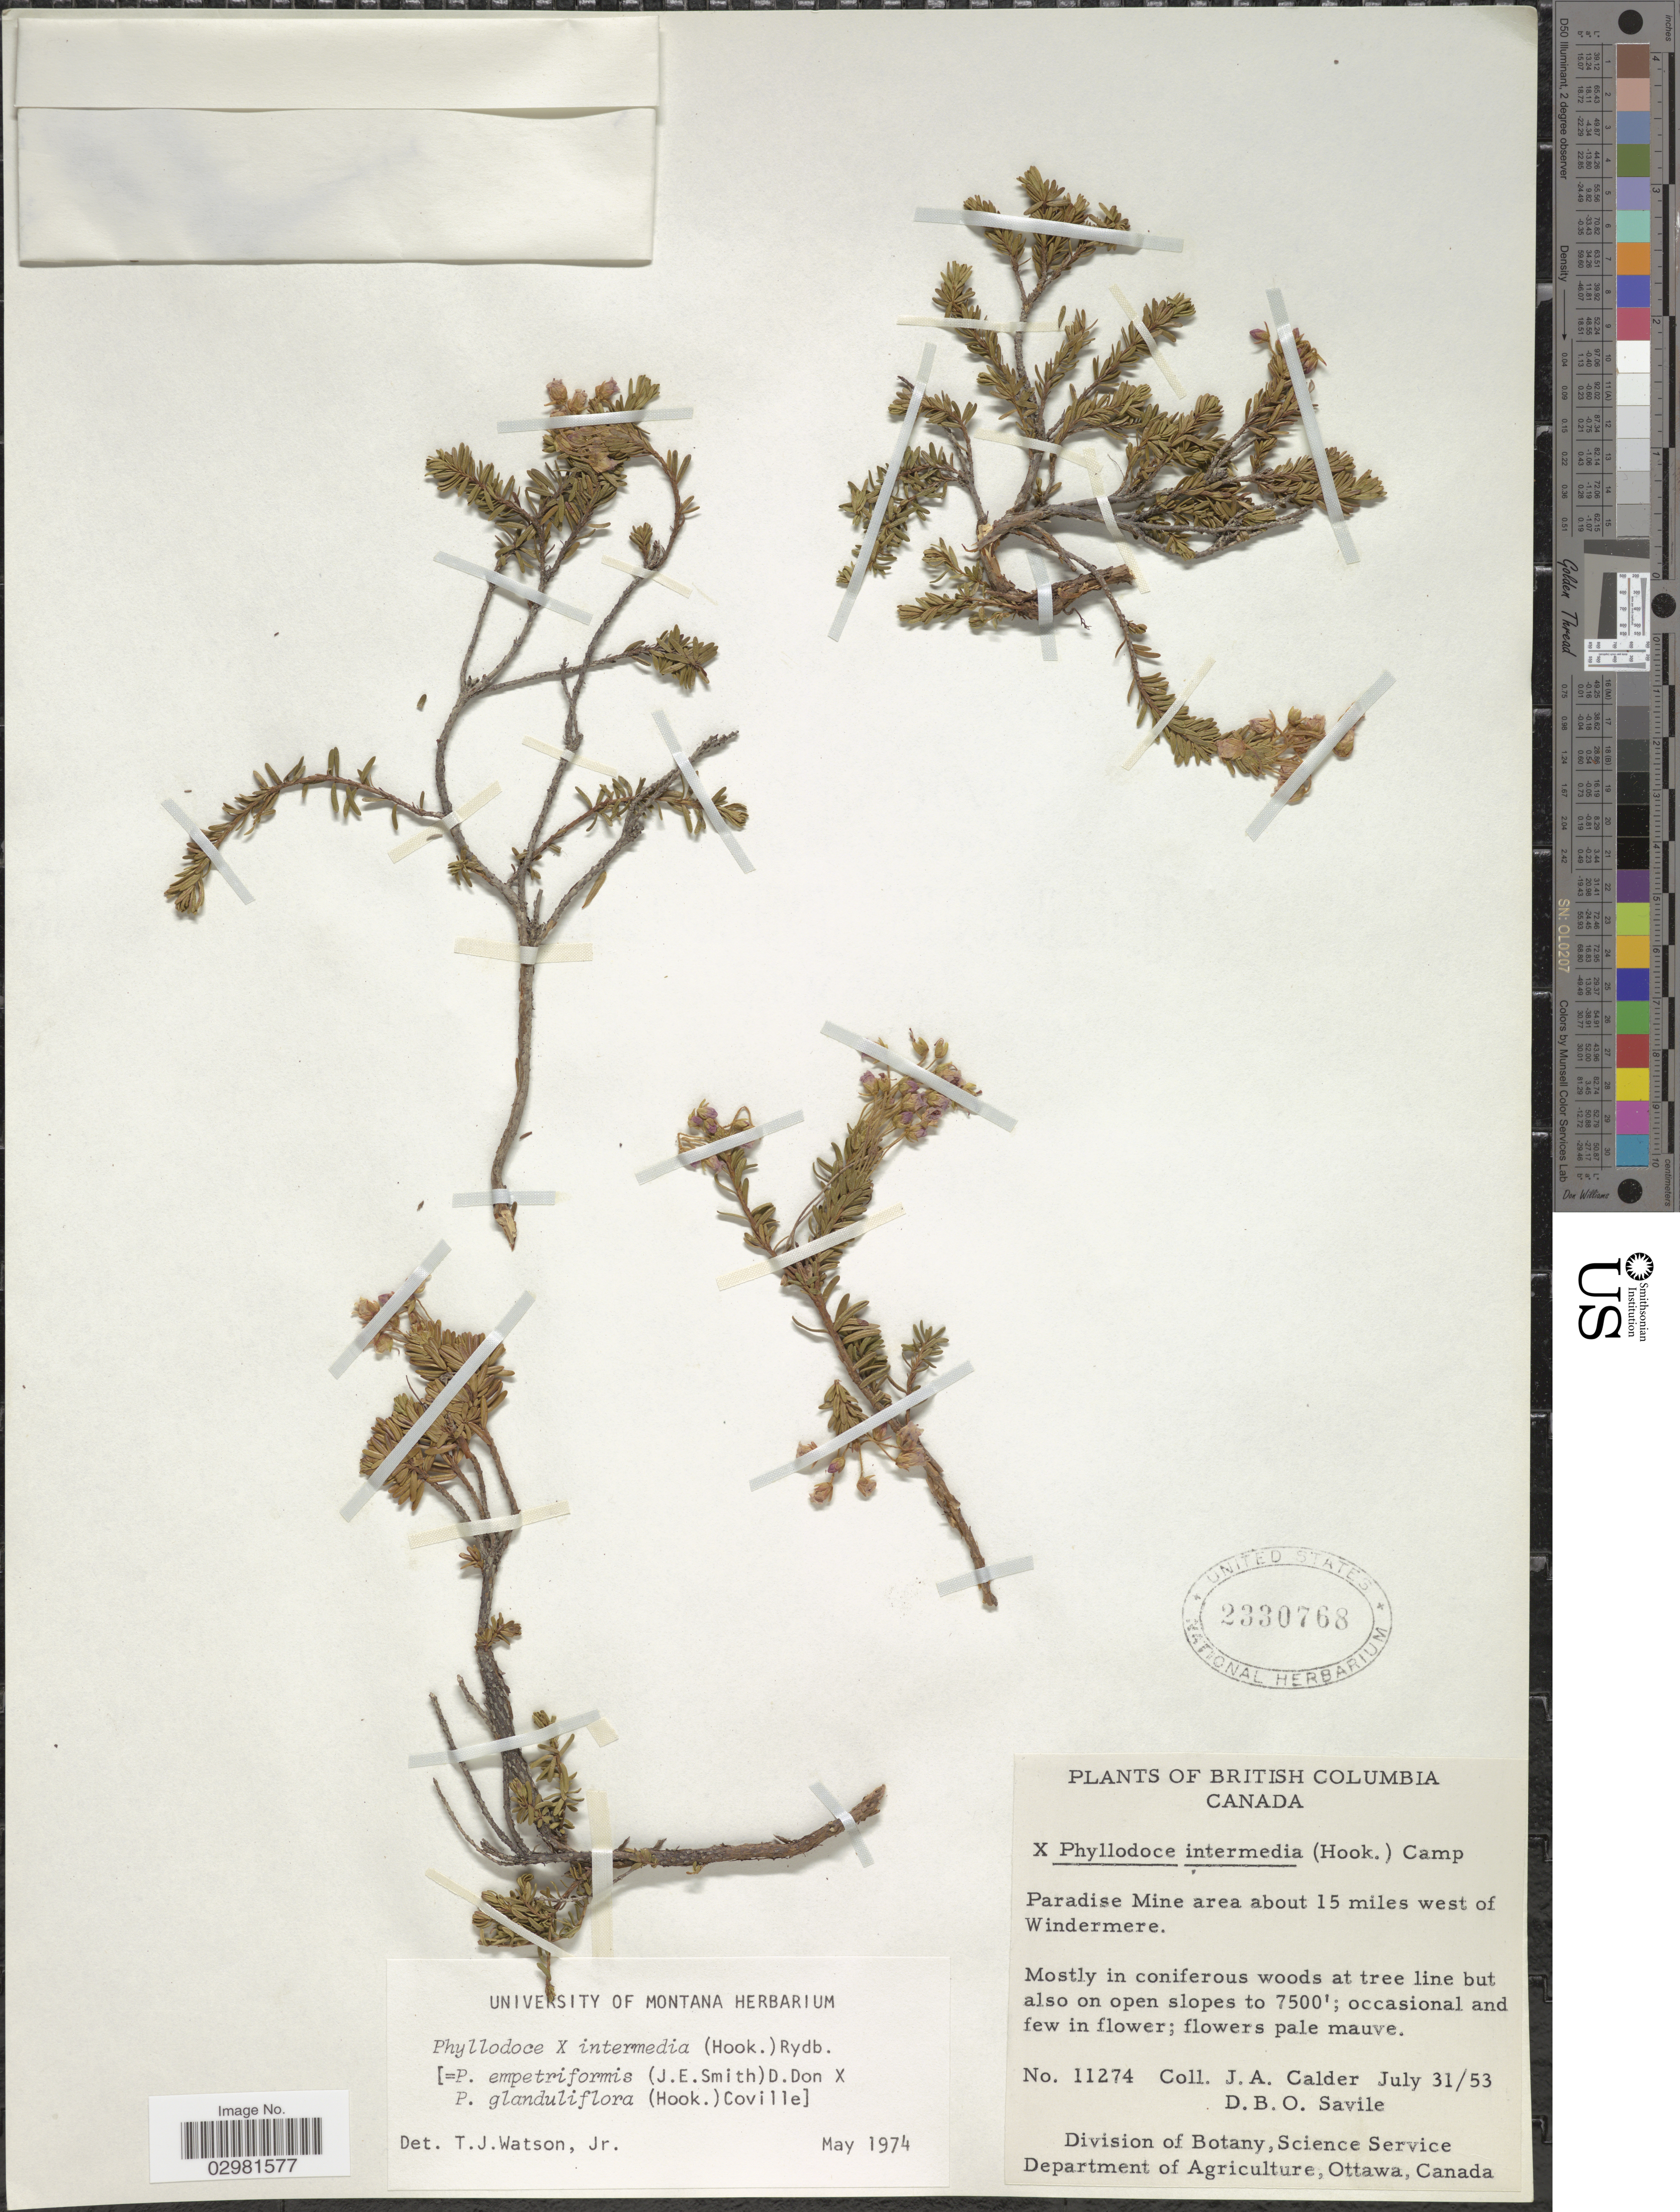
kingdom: Plantae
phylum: Tracheophyta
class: Magnoliopsida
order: Ericales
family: Ericaceae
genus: Phyllodoce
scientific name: Phyllodoce intermedia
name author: (Hook.) Rydb.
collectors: J. A. Calder & D. Savile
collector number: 11274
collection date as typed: Transcribed d/m/y: 31/7/53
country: Canada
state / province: British Columbia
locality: Paradise Mine area about 15 miles west of Windermere.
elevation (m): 2286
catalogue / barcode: US 2330768